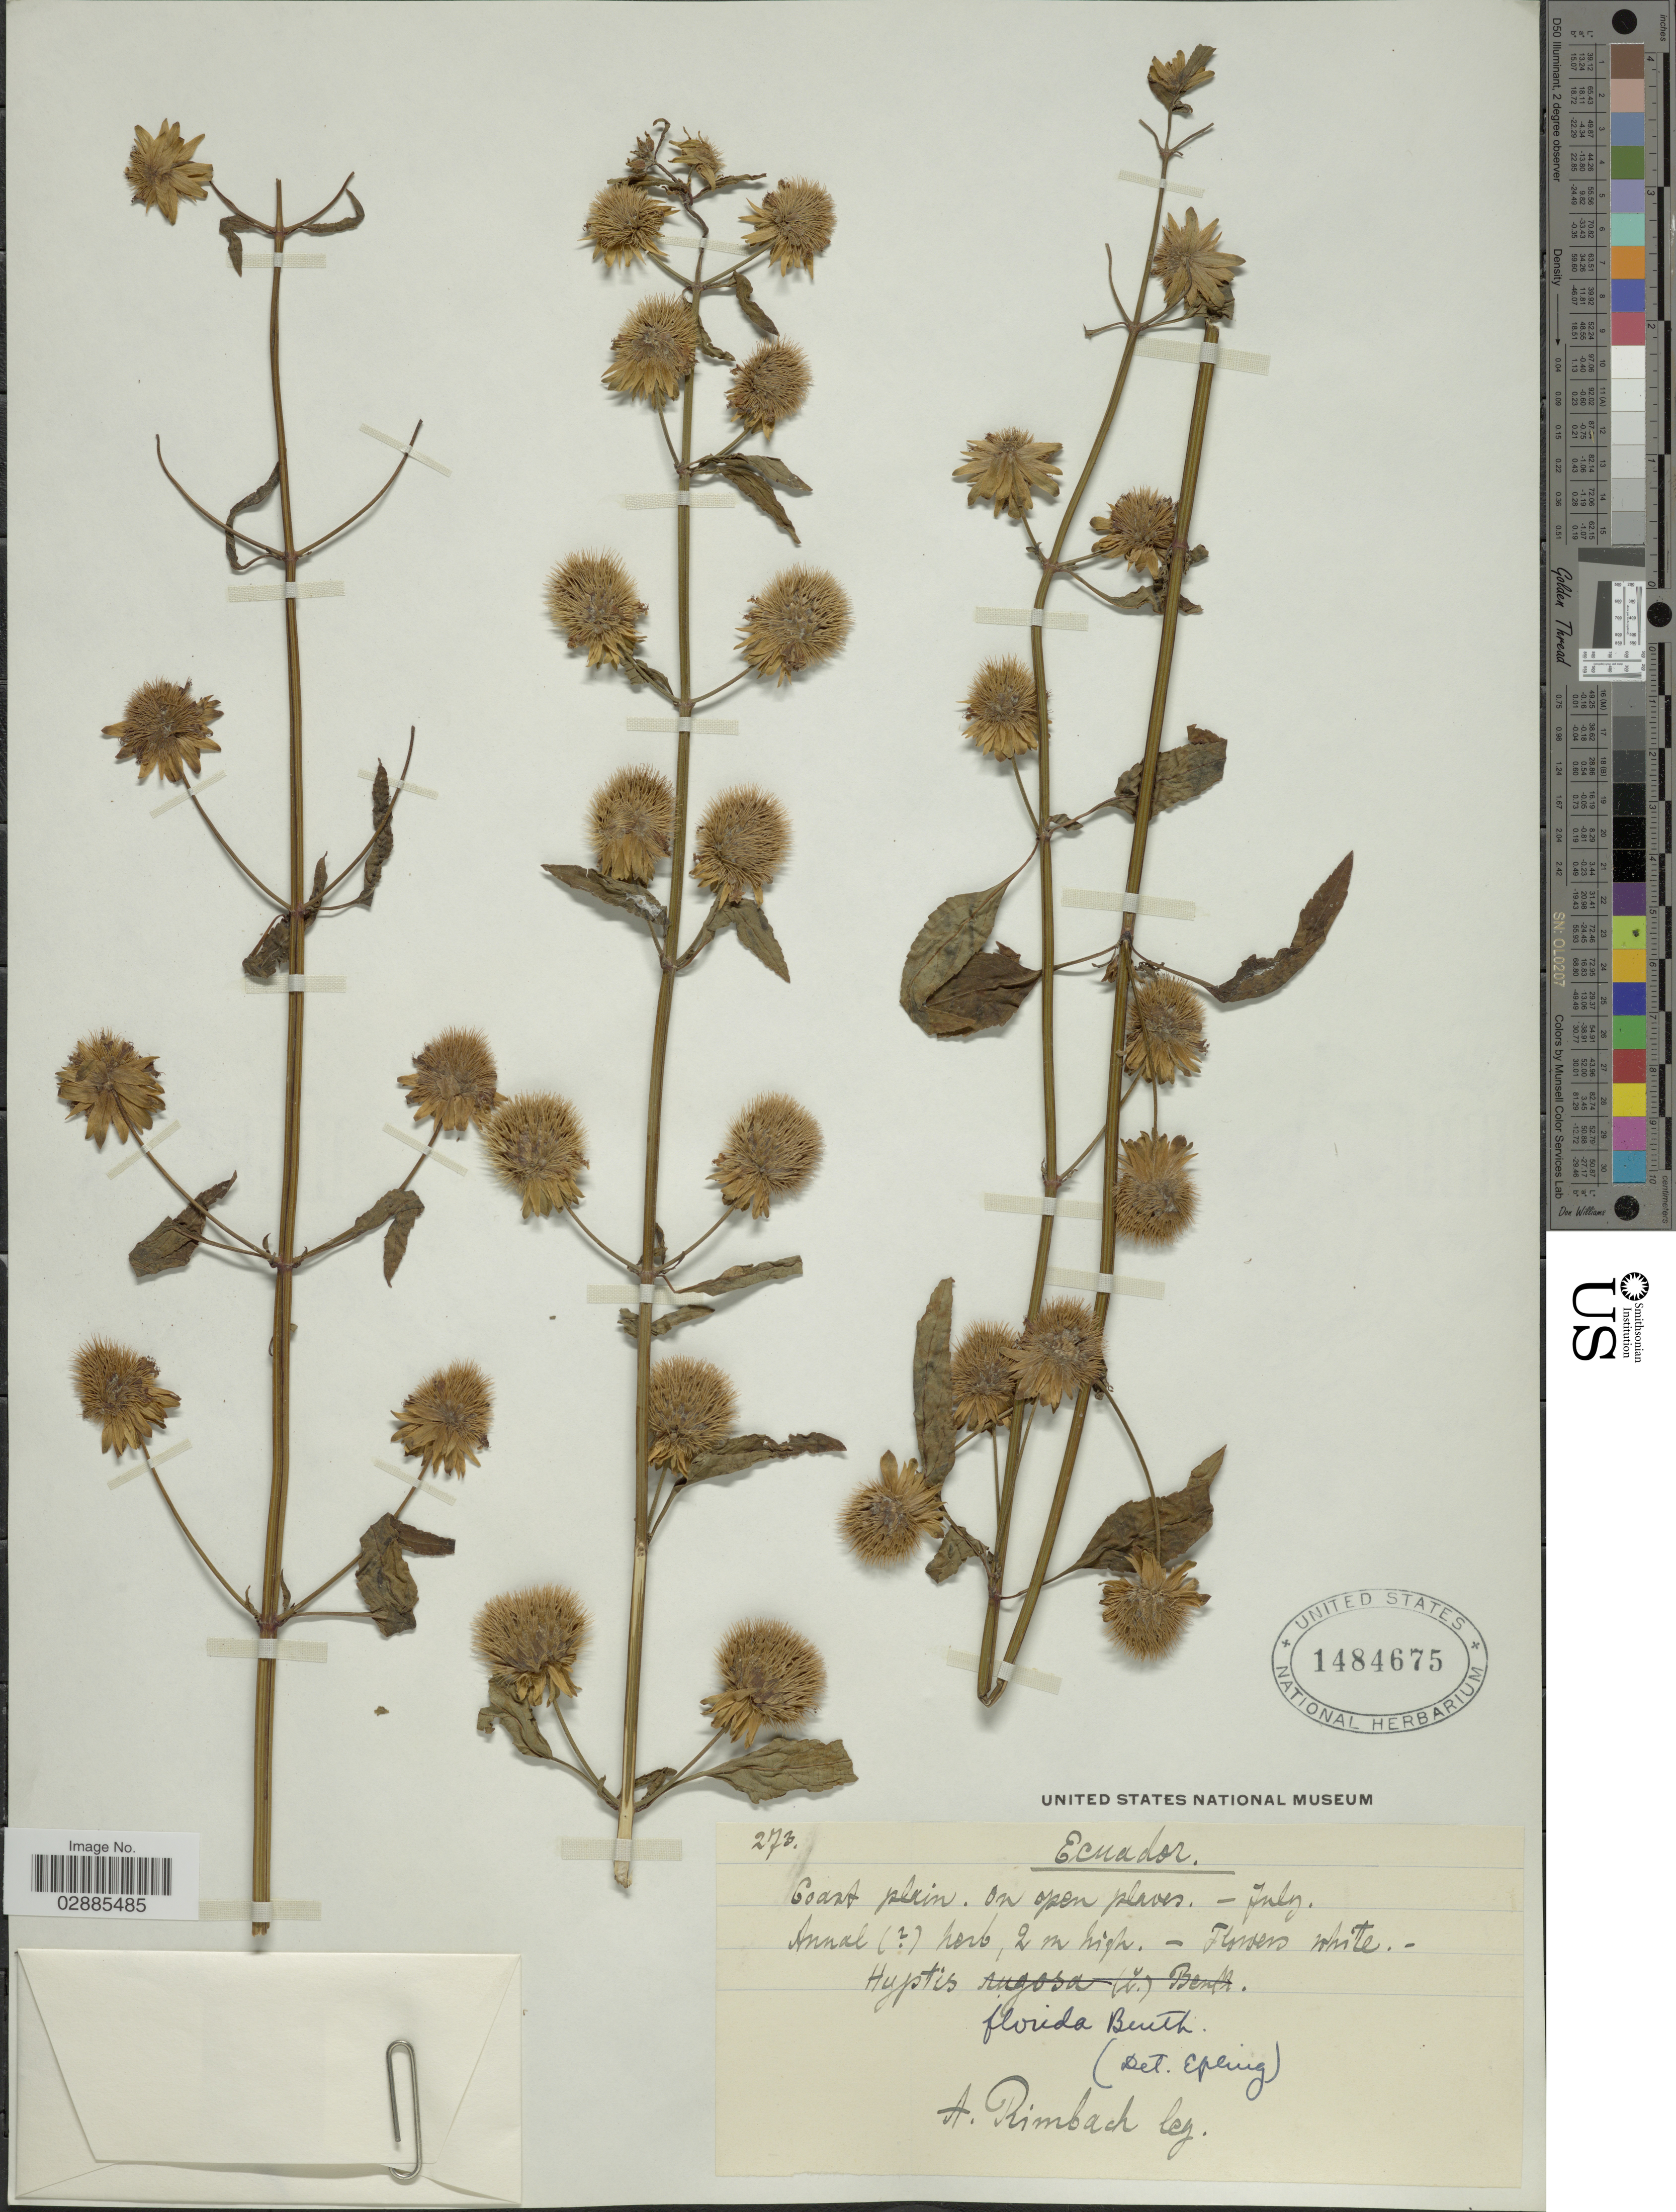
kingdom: Plantae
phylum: Tracheophyta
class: Magnoliopsida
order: Lamiales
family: Lamiaceae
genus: Hyptis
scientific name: Hyptis florida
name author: Benth.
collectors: A. Rimbach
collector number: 273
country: Ecuador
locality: Coast plain.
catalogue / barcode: US 1484675